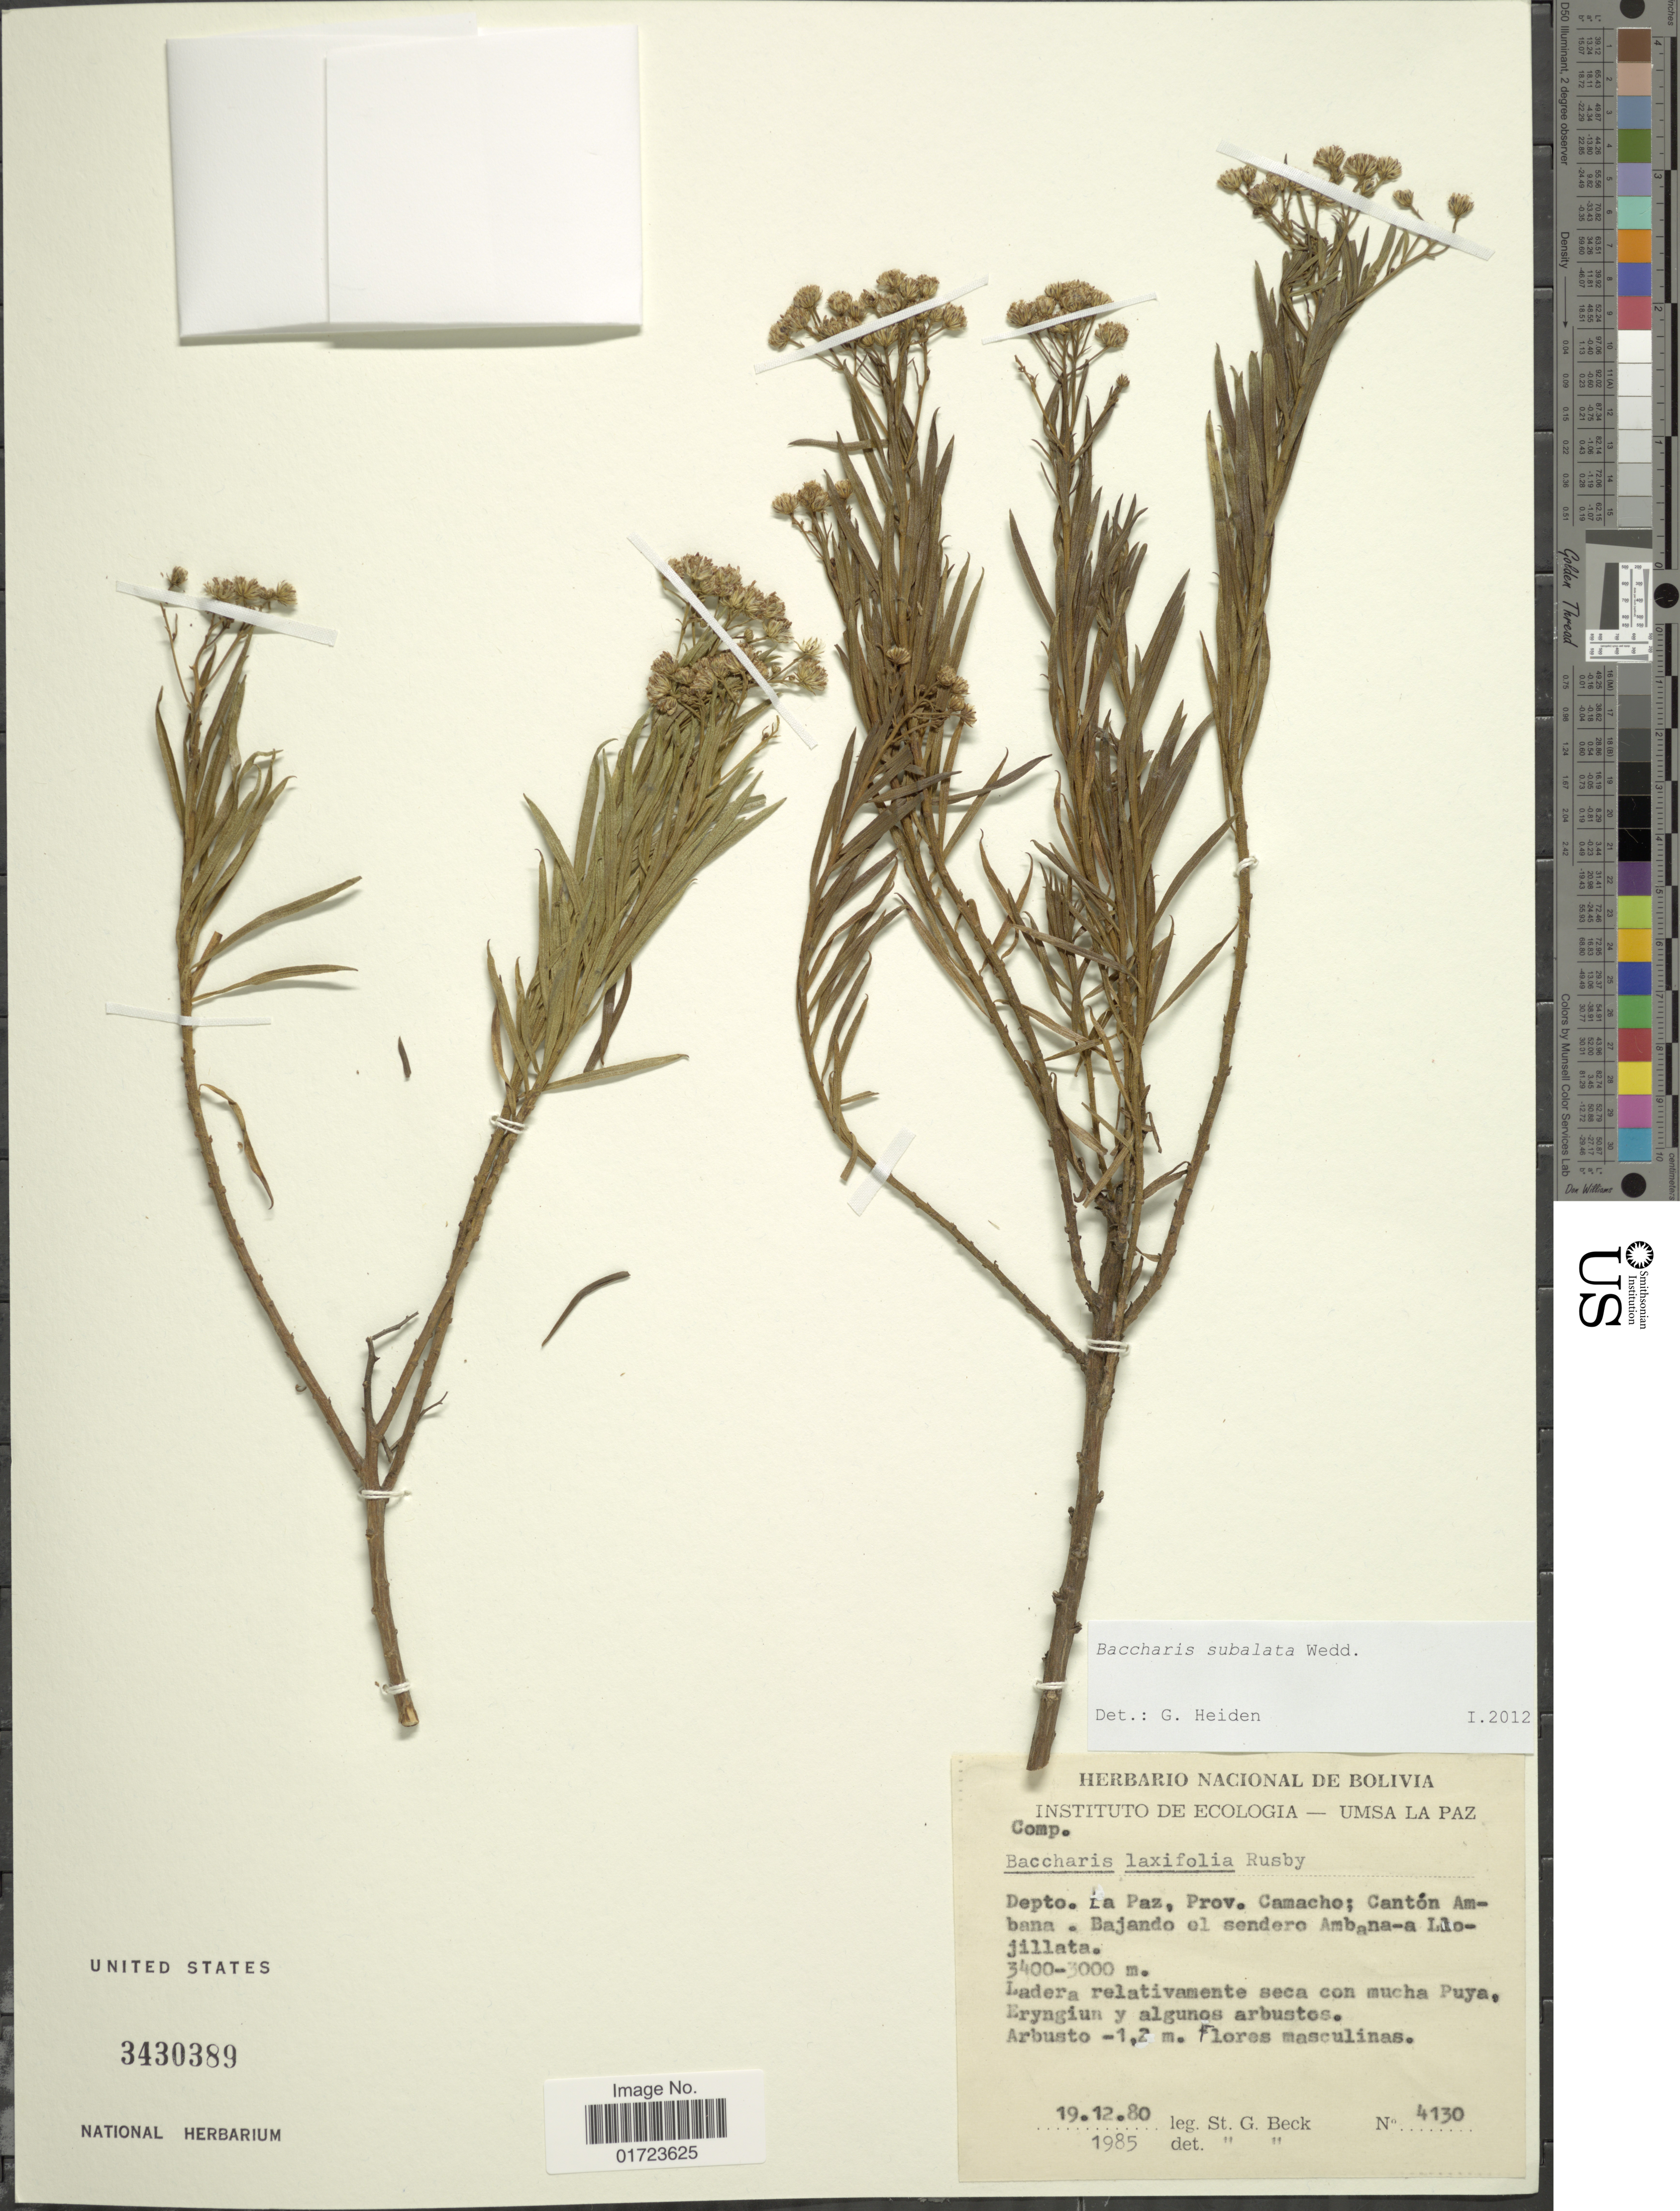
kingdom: Plantae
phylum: Tracheophyta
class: Magnoliopsida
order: Asterales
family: Asteraceae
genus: Baccharis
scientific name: Baccharis subalata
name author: Wedd.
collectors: S. G. Beck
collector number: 4130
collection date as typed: Transcribed d/m/y: 19/12/80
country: Bolivia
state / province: La Paz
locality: Depto. La Paz, Prov. Camacho; Canton Ambana. Bajando el sendero Ambana-a Llo-jillata.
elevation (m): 3000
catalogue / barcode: US 3430389